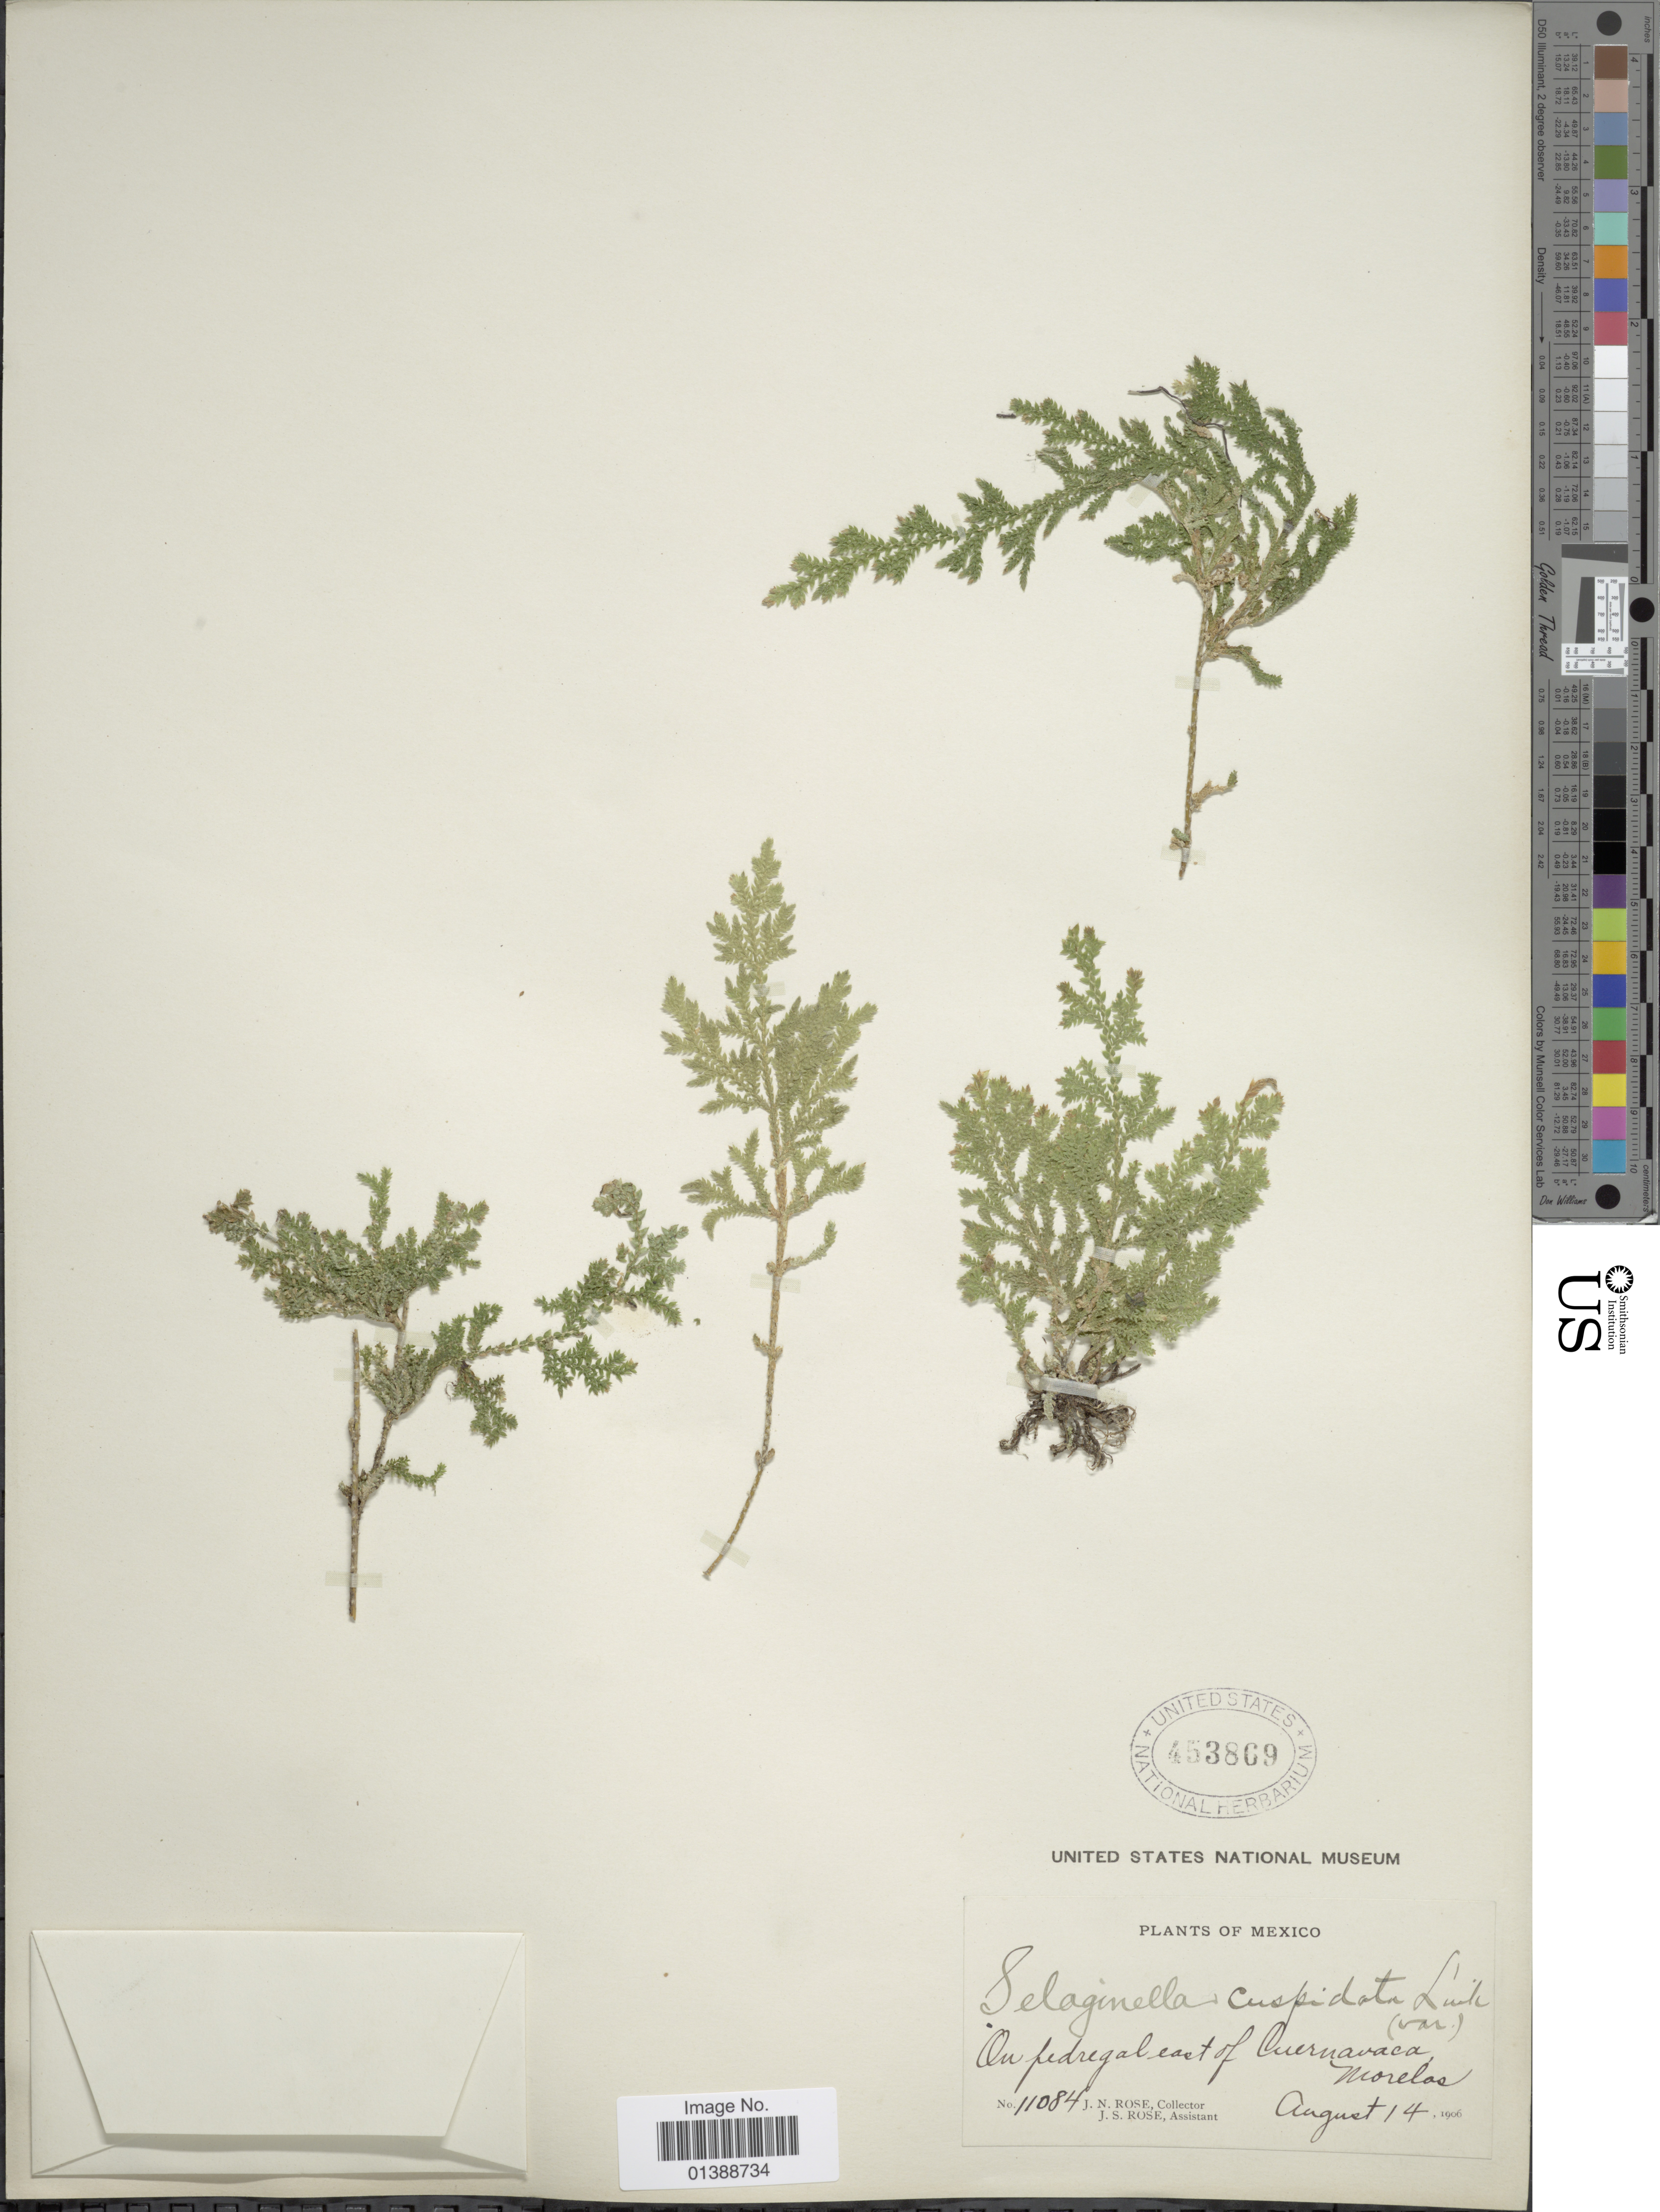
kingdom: Plantae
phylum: Tracheophyta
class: Lycopodiopsida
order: Selaginellales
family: Selaginellaceae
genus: Selaginella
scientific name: Selaginella pallescens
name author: (C. Presl) Spring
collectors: J. N. Rose & J. S. Rose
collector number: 11084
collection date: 1906-08-14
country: Mexico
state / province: Morelos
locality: On pedregal east of Cuernavaca.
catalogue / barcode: US 453869